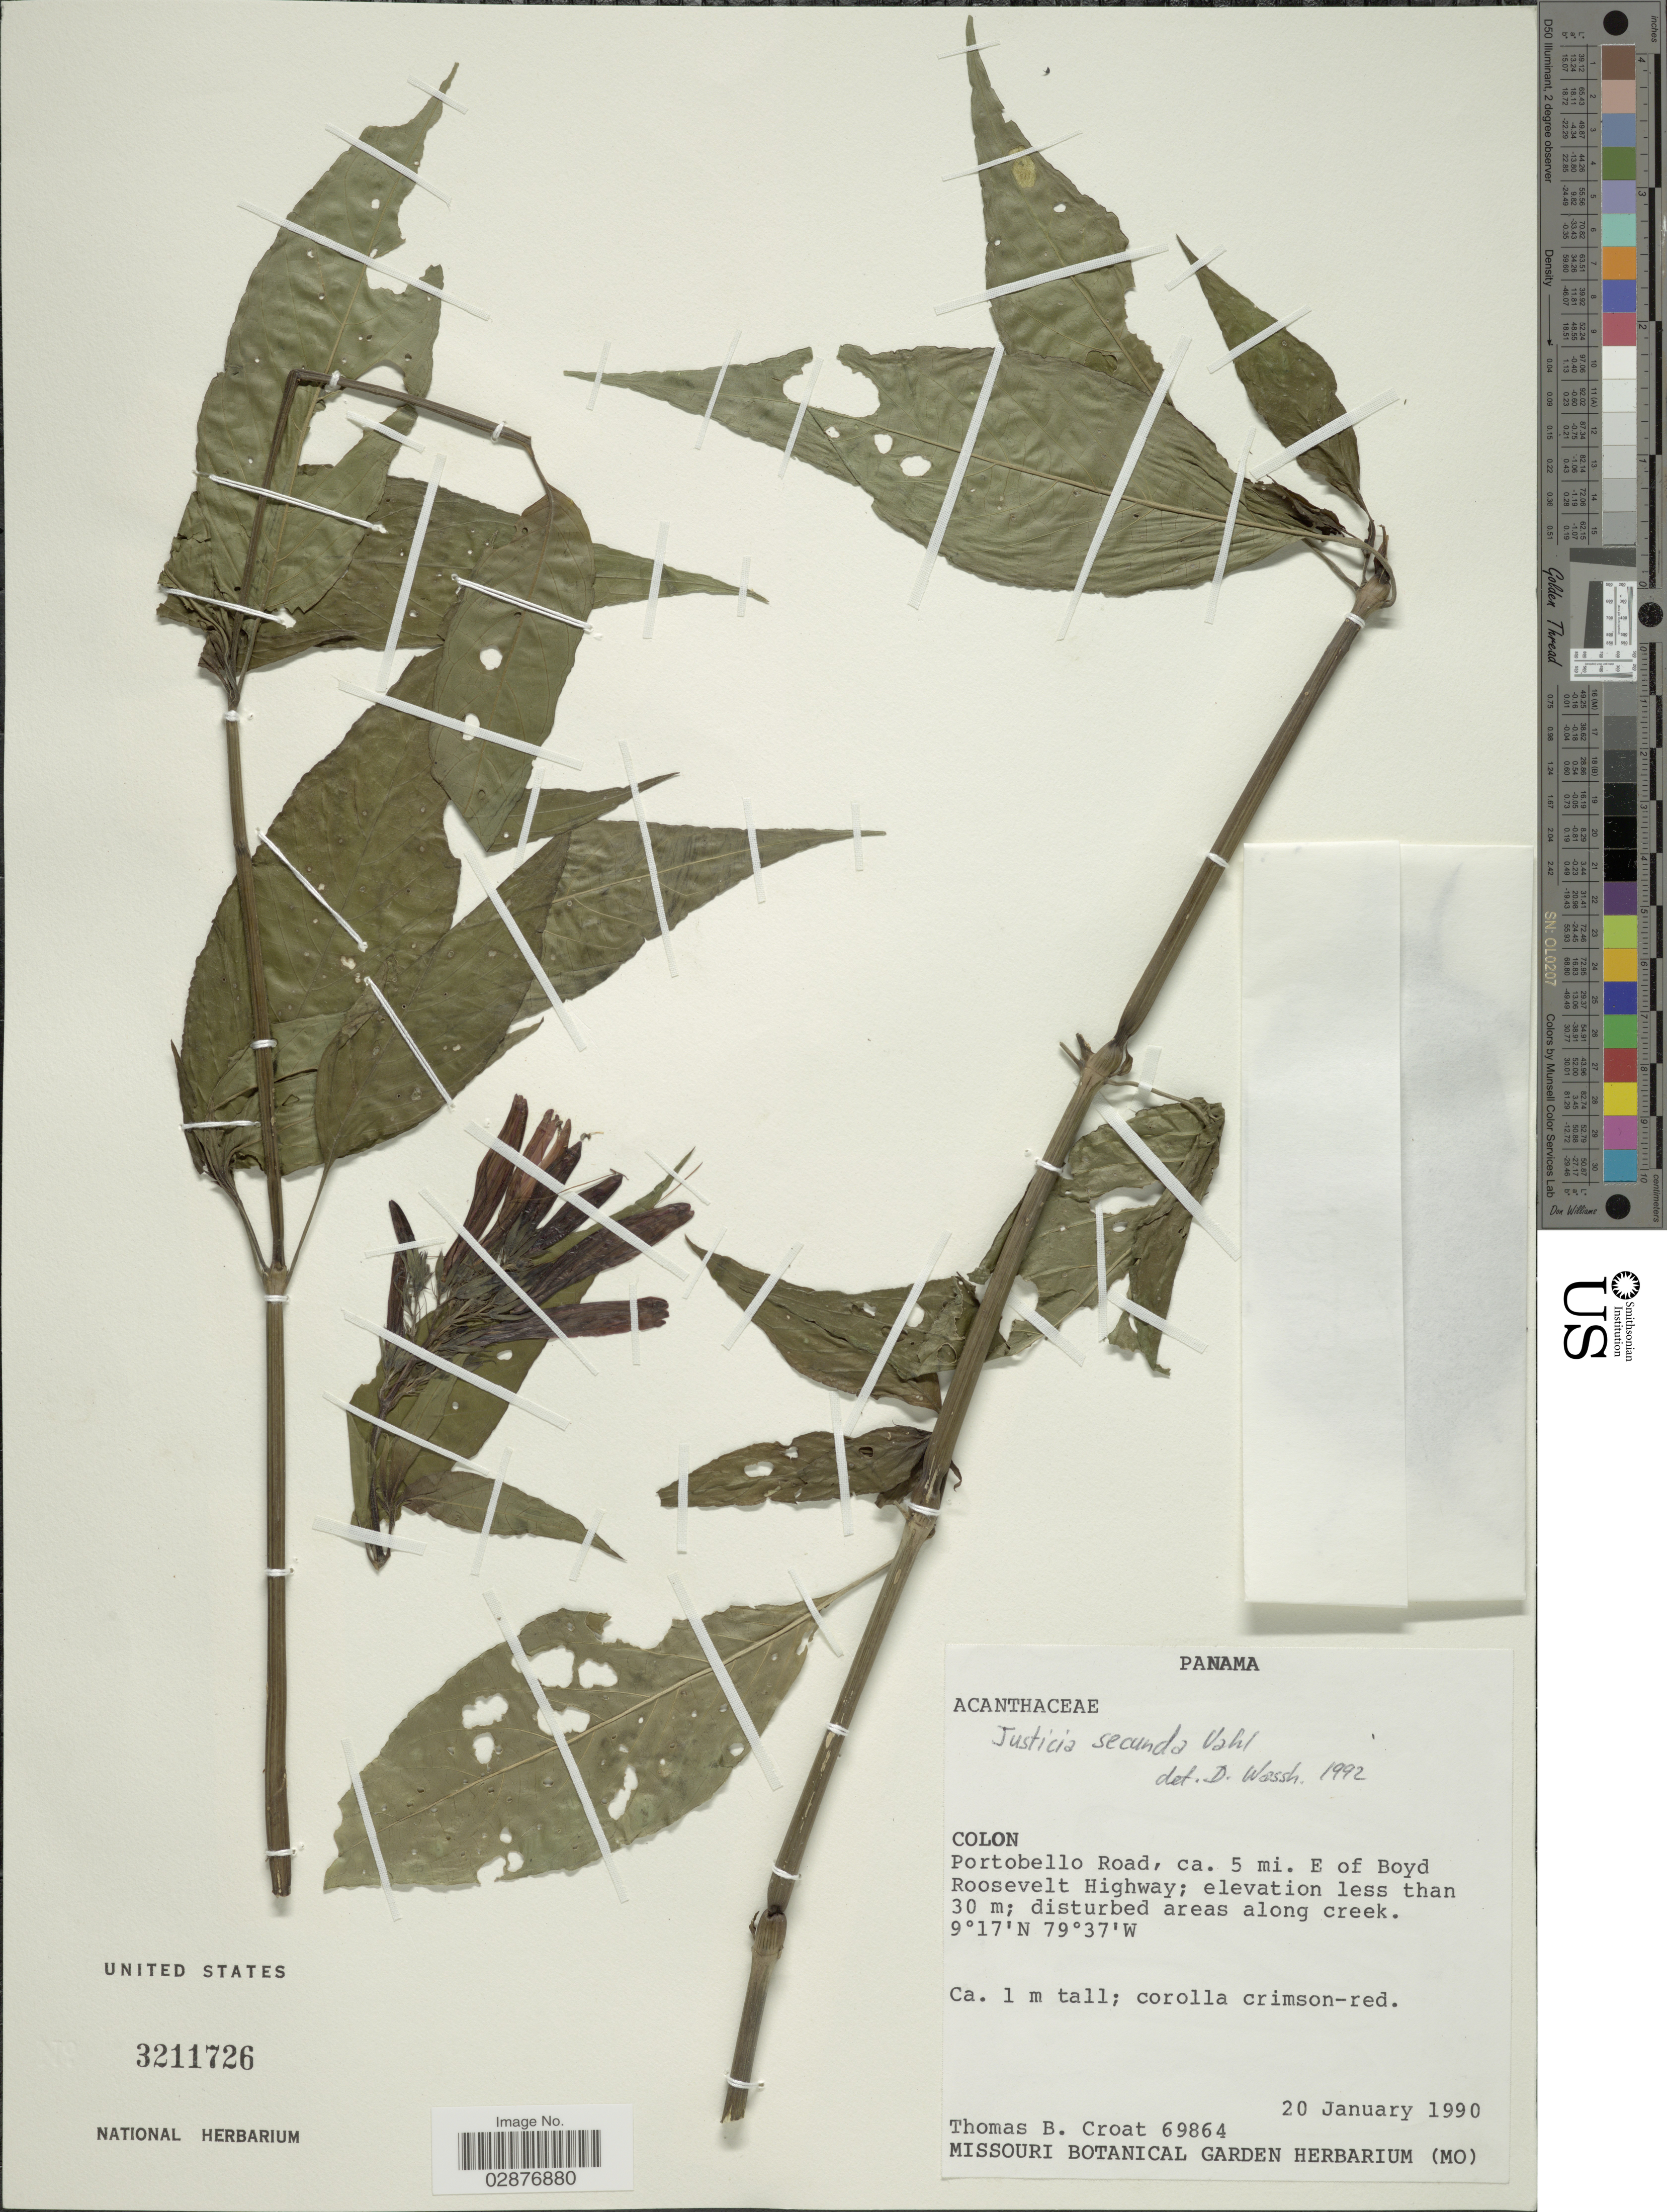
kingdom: Plantae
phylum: Tracheophyta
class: Magnoliopsida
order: Lamiales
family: Acanthaceae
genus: Justicia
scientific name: Justicia secunda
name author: Vahl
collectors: T. B. Croat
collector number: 69864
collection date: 1990-01-20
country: Panama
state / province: Colón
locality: Portobello Road, ca. 5 mi. E of Boyd Roosevelt Highway.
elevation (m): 30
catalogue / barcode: US 3211726